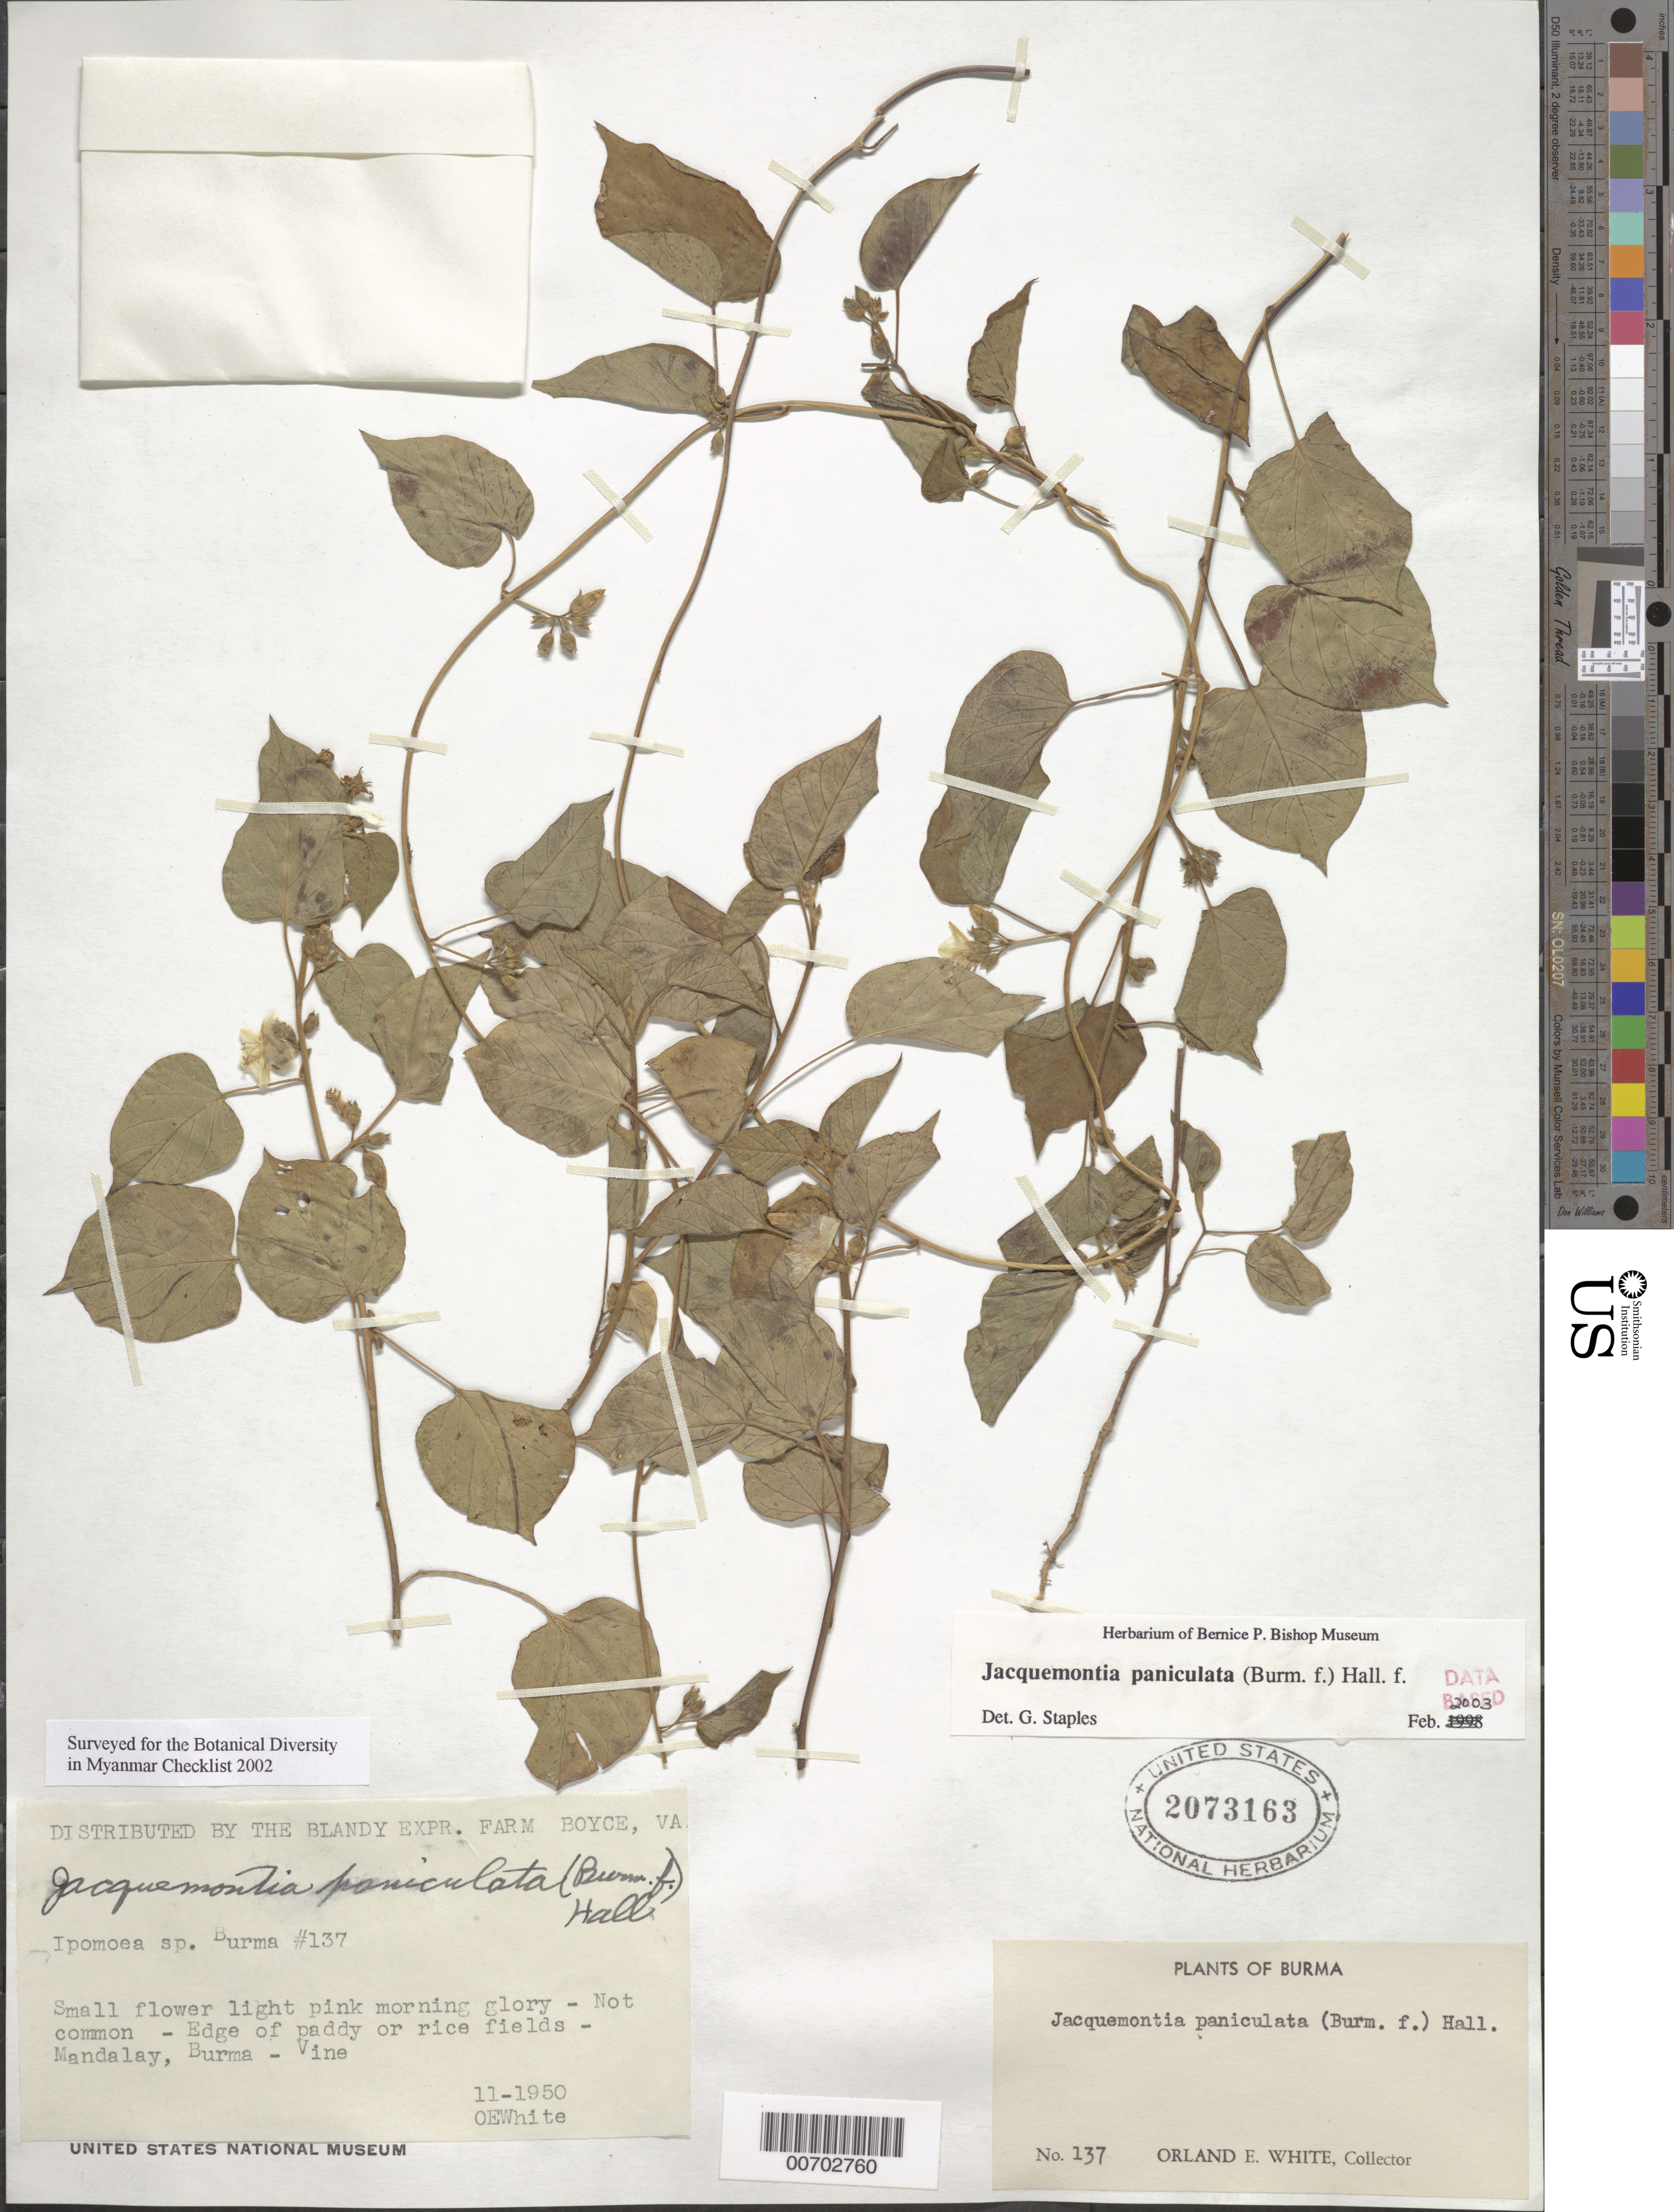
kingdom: Plantae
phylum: Tracheophyta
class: Magnoliopsida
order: Solanales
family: Convolvulaceae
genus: Jacquemontia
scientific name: Jacquemontia paniculata var. tomentosa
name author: (Warb.) Ooststr.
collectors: O. E. White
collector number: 137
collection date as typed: Nov 1950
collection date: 1950-11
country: Myanmar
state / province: Mandalay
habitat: Edge of paddy or rice fields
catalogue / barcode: US 2073163